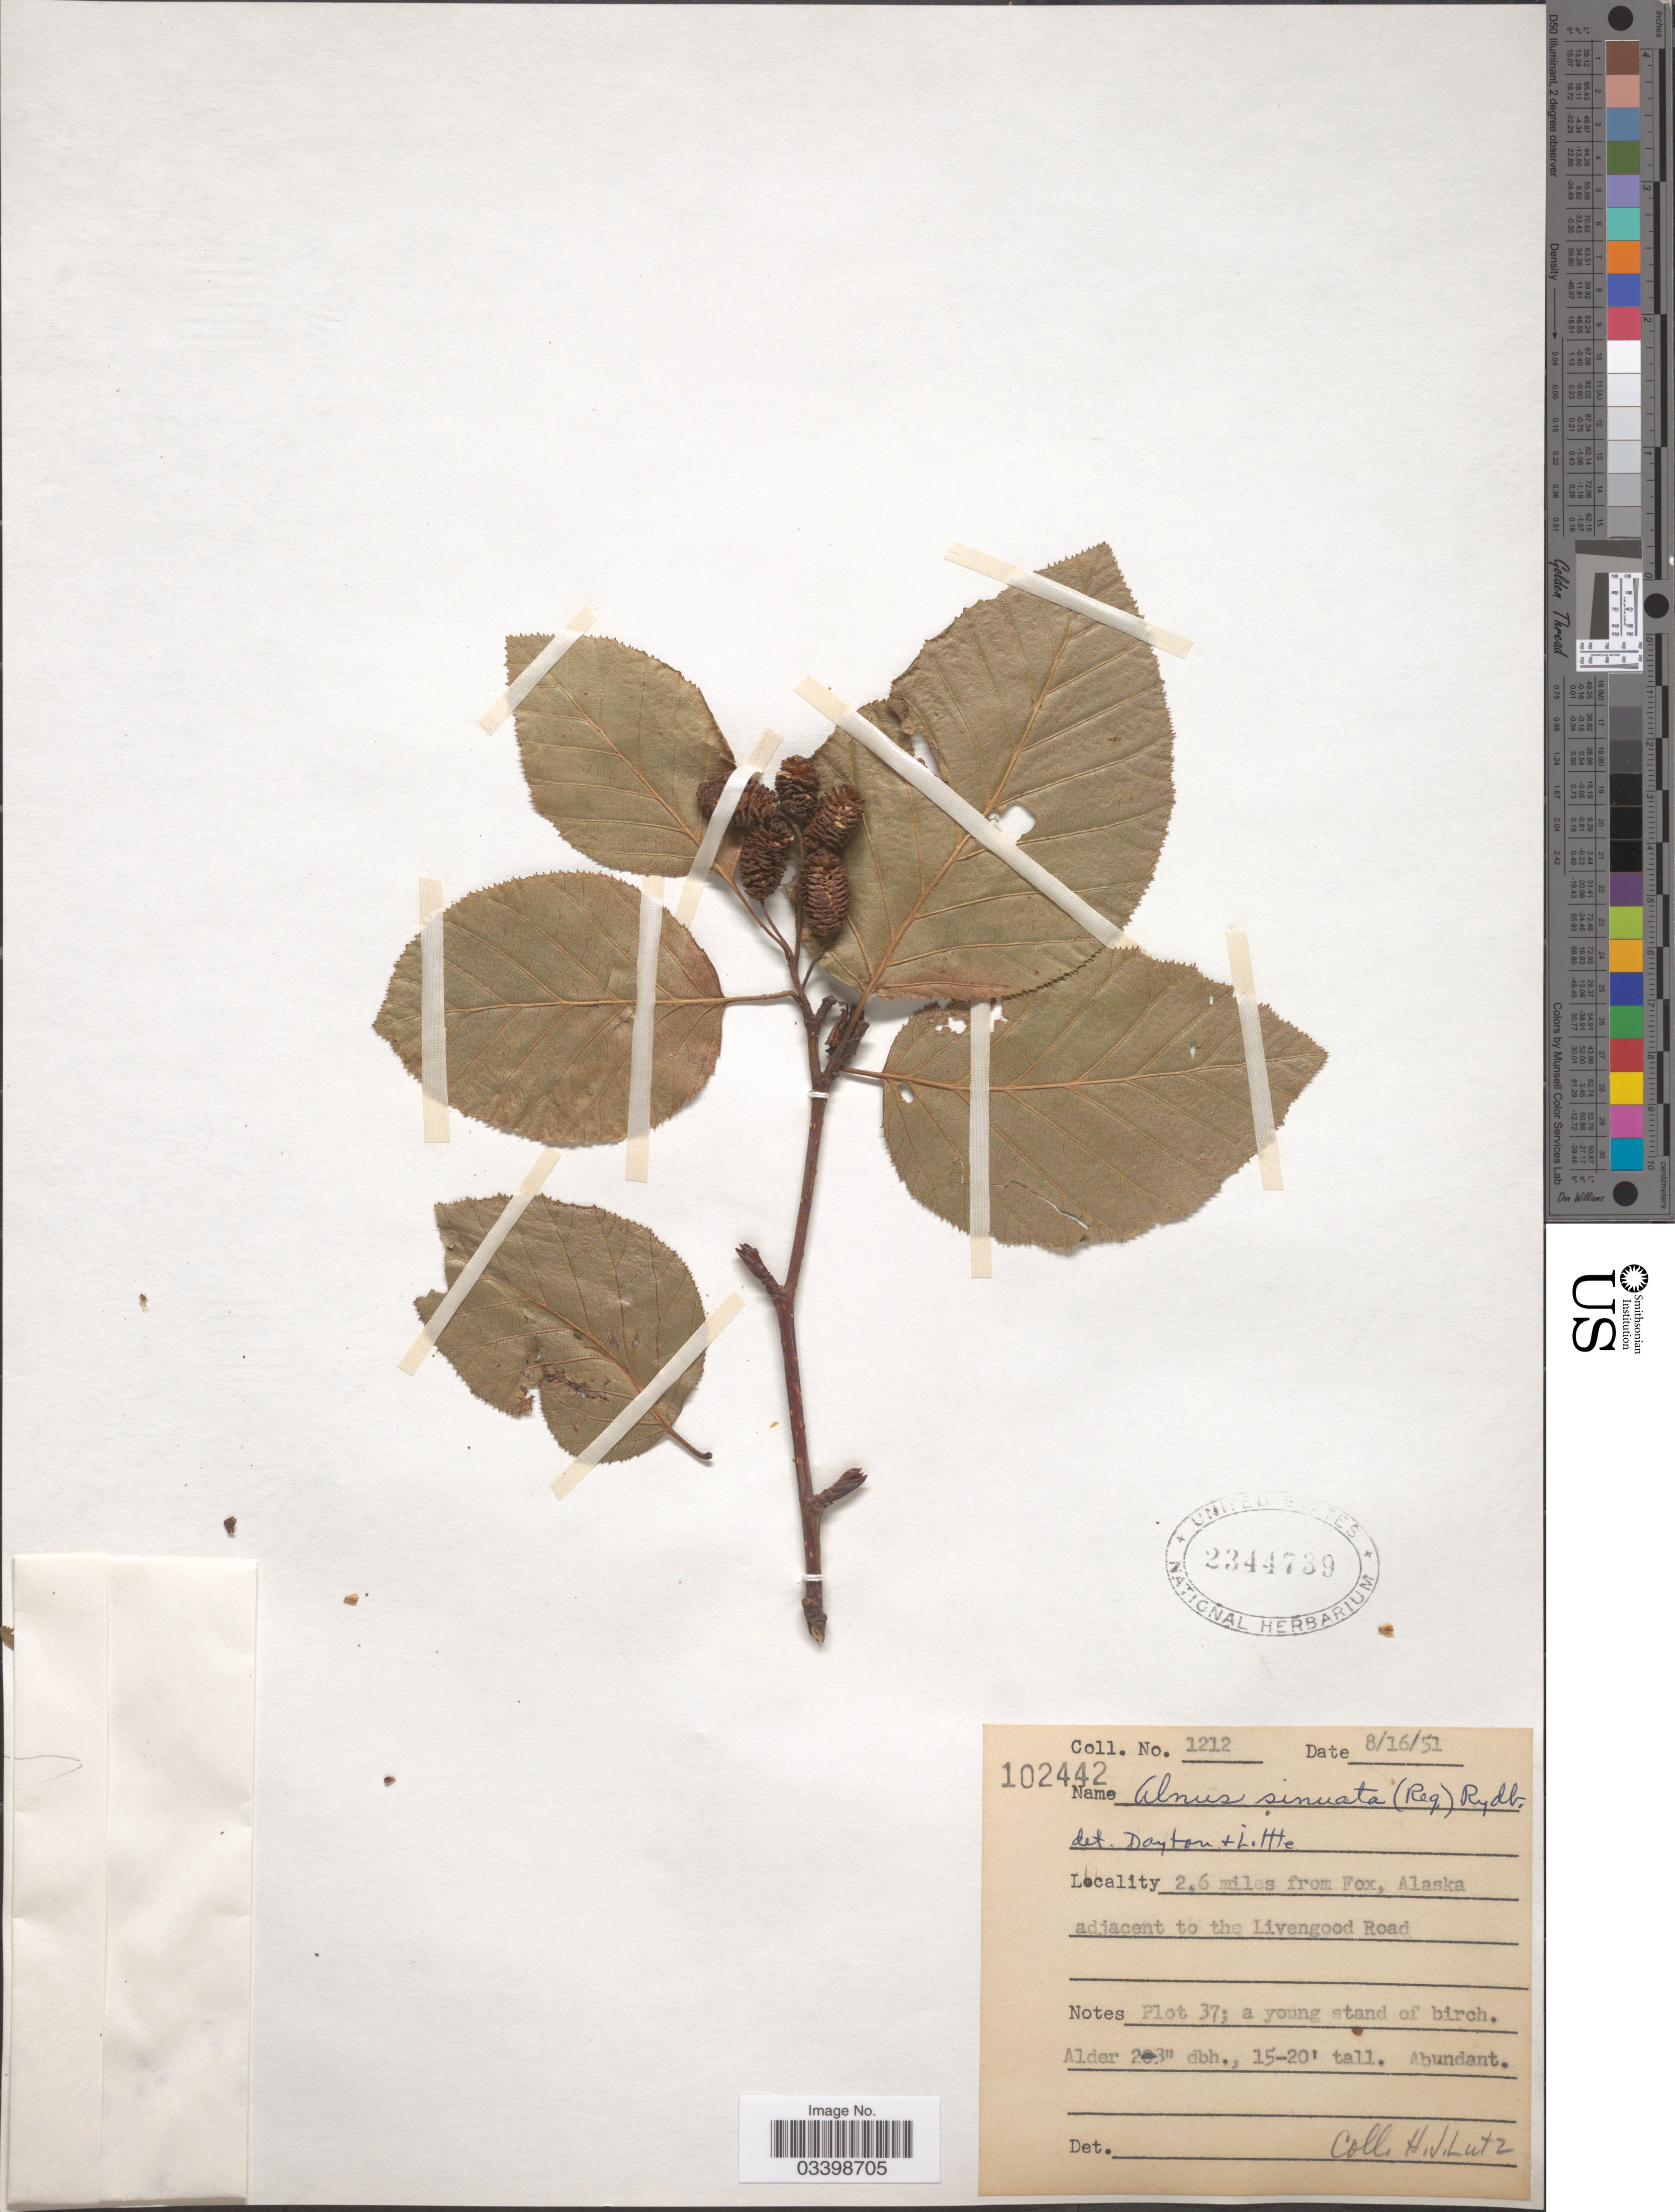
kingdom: Plantae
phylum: Tracheophyta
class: Magnoliopsida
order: Fagales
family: Betulaceae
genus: Alnus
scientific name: Alnus viridis subsp. sinuata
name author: Regel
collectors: H. J. Lutz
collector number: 1212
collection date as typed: Transcribed d/m/y: 16/8/51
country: United States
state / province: Alaska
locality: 2.6 miles from Fox, Alaska adjacent to the Livengood Road. Plot 37.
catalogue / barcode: US 2344739